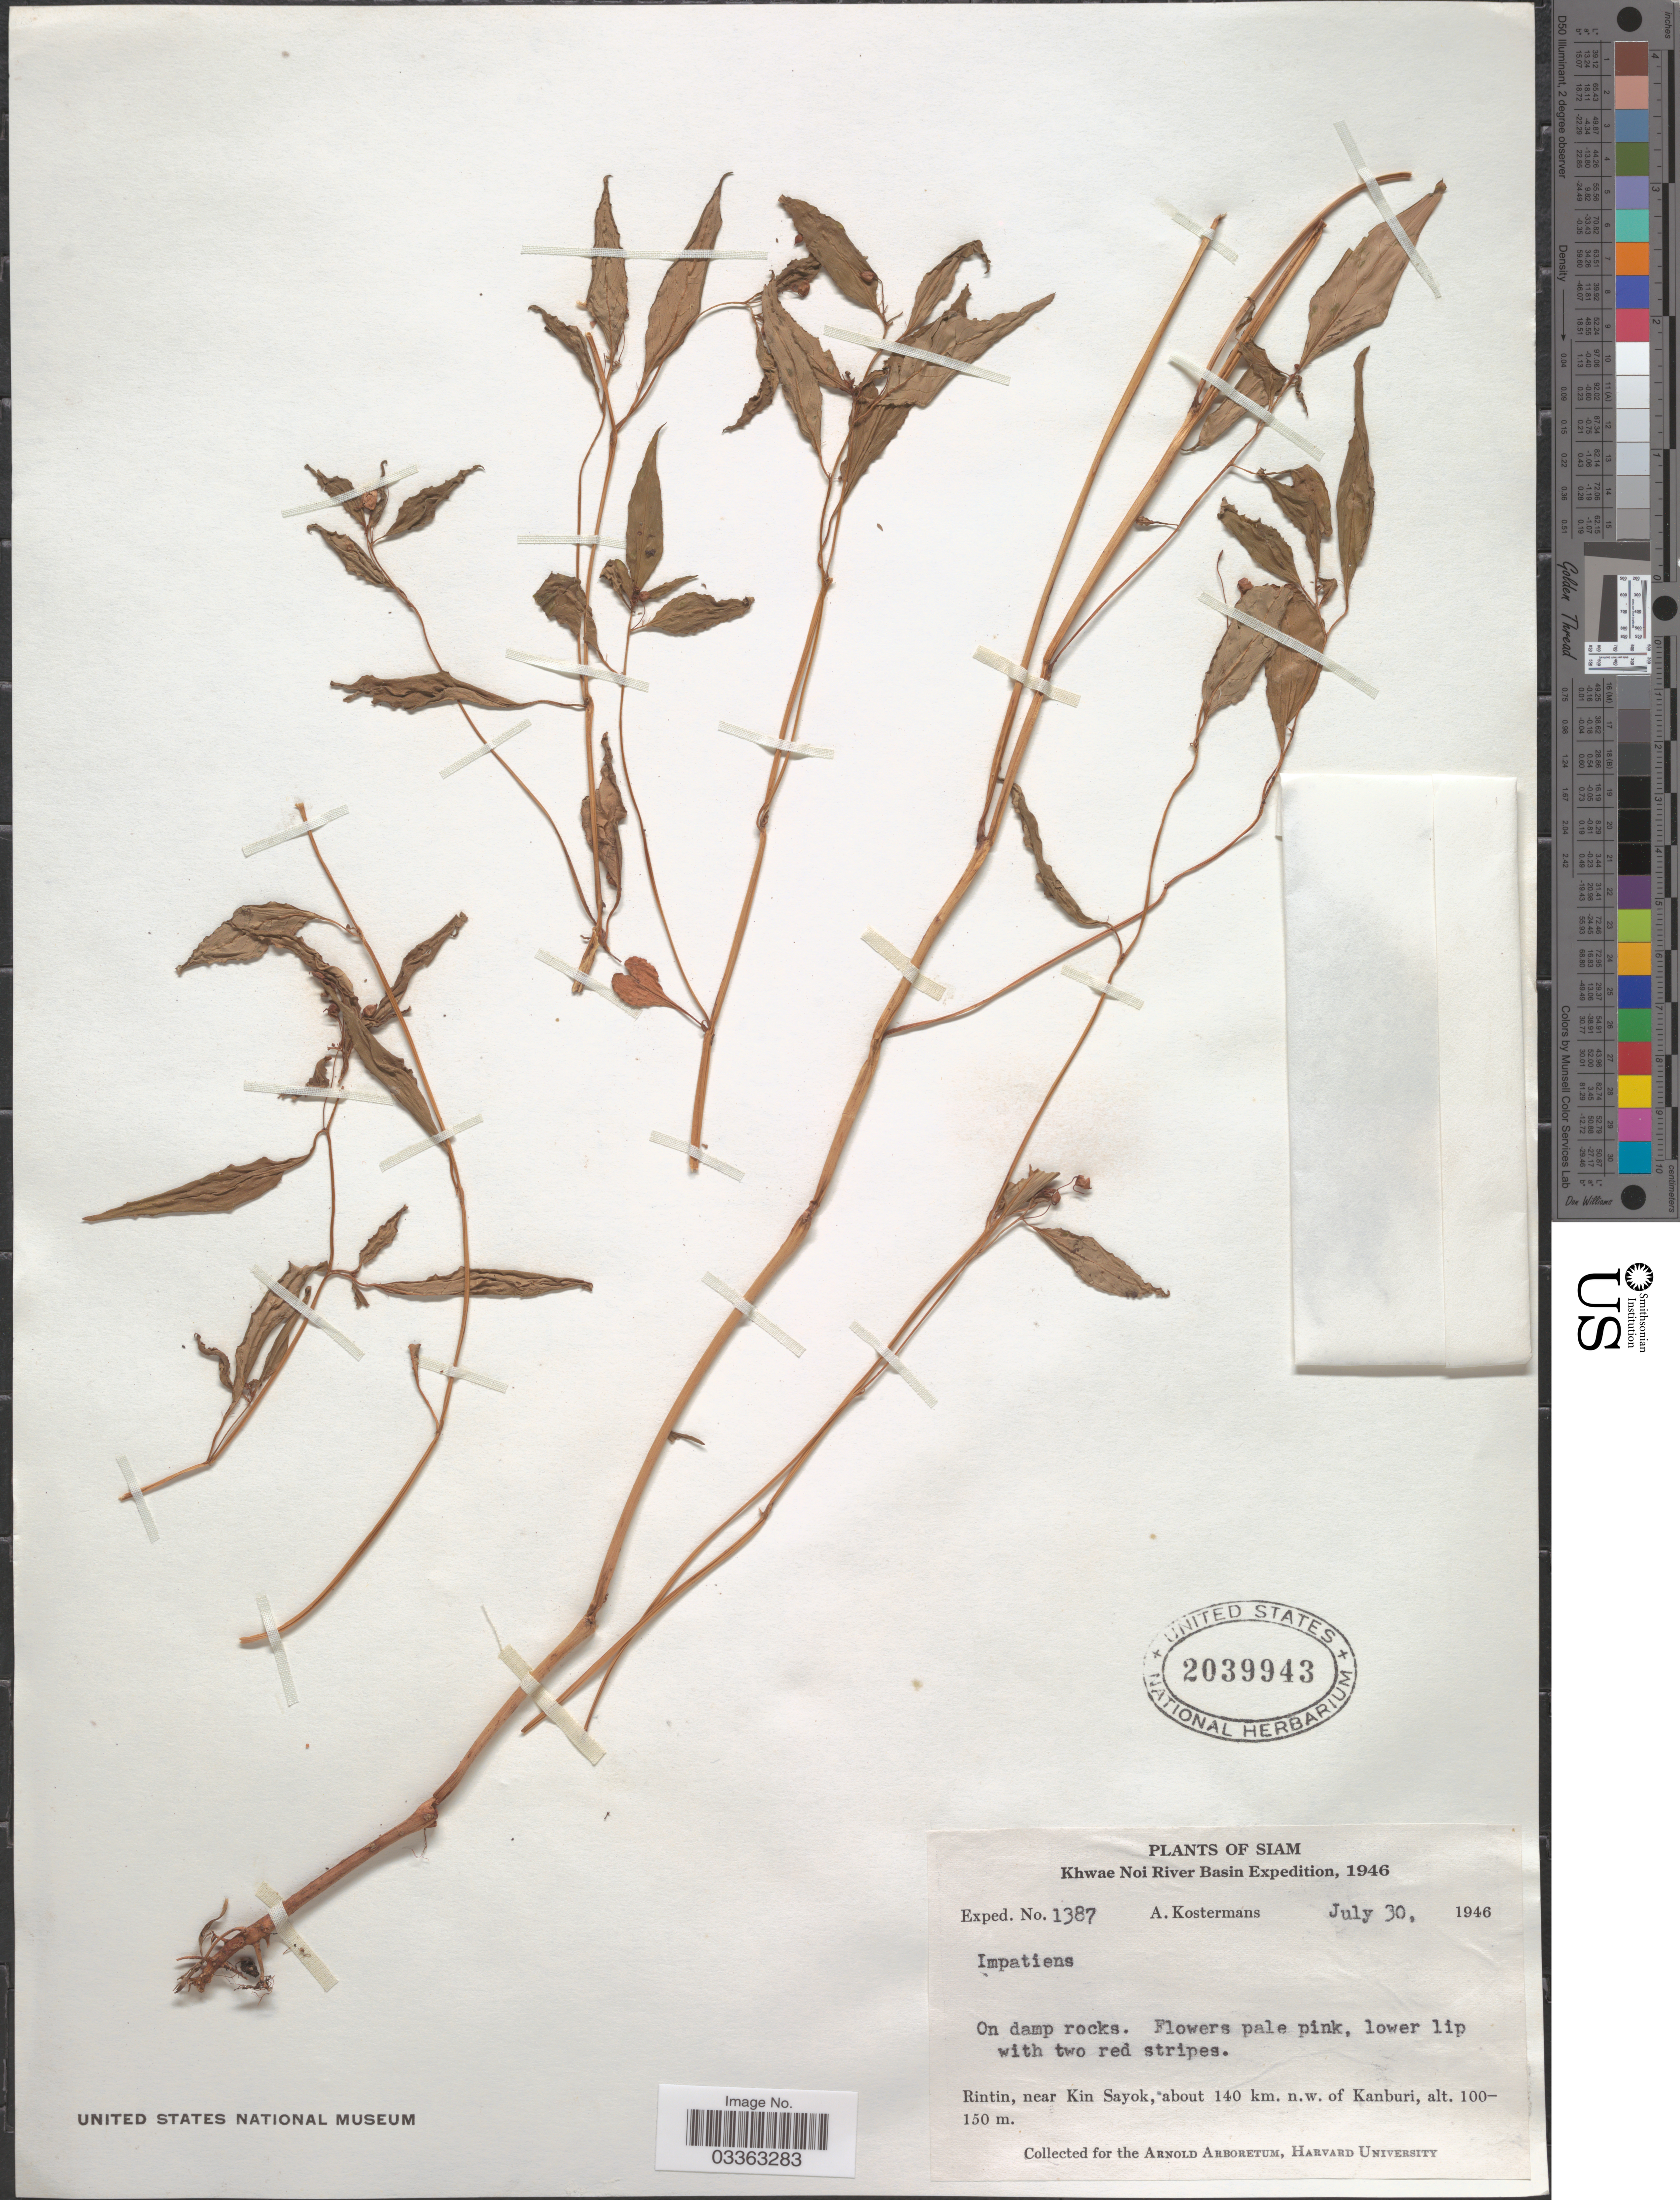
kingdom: Plantae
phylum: Tracheophyta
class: Magnoliopsida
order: Ericales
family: Balsaminaceae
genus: Impatiens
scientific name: Impatiens sp.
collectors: A. J. G. Kostermans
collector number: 1387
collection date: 1946-07-30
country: Thailand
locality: Khwae Noi River Basin. Rintin, near Kin Sayok, about 140 km. n.w. of Kanburi.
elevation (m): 100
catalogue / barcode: US 2039943